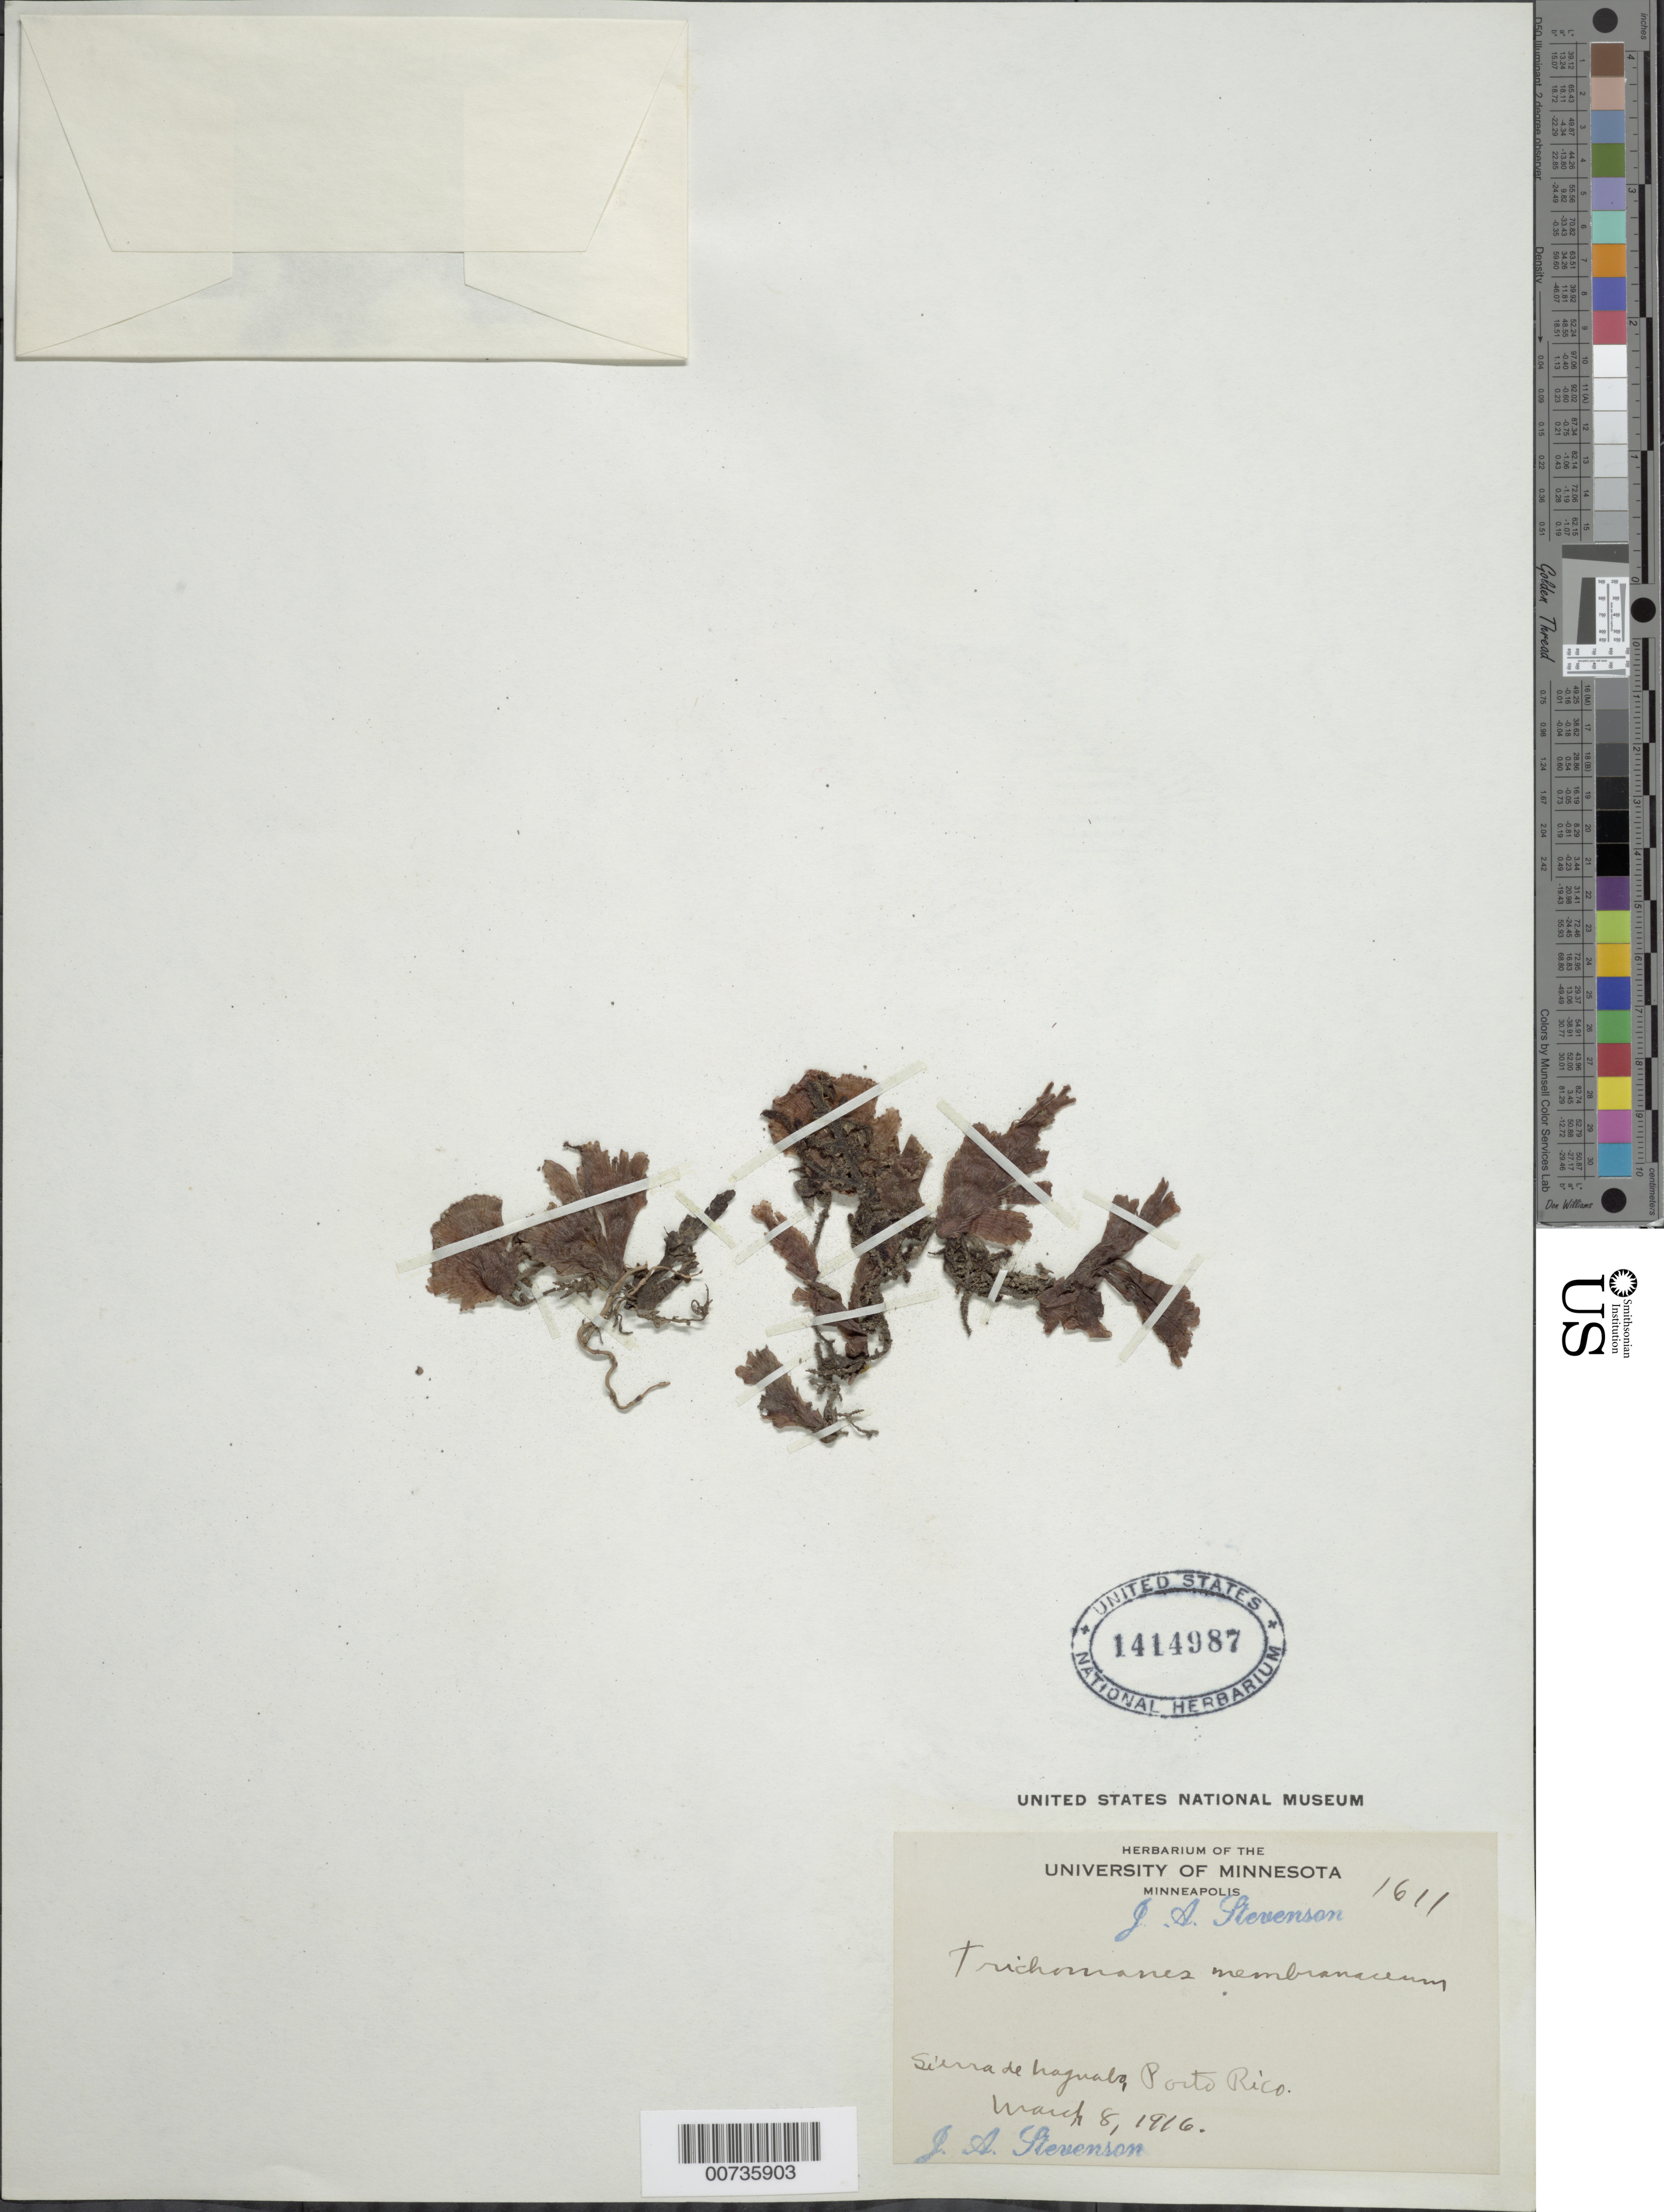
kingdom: Plantae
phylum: Tracheophyta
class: Polypodiopsida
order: Hymenophyllales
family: Hymenophyllaceae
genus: Didymoglossum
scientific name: Didymoglossum membranaceum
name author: (L.) Vareschi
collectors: J. Stevenson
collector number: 1611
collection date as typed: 08 Mar 1916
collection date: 1916-03-08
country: Puerto Rico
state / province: Naguabo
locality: Sierra de Naguabo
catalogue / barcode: US 1414987